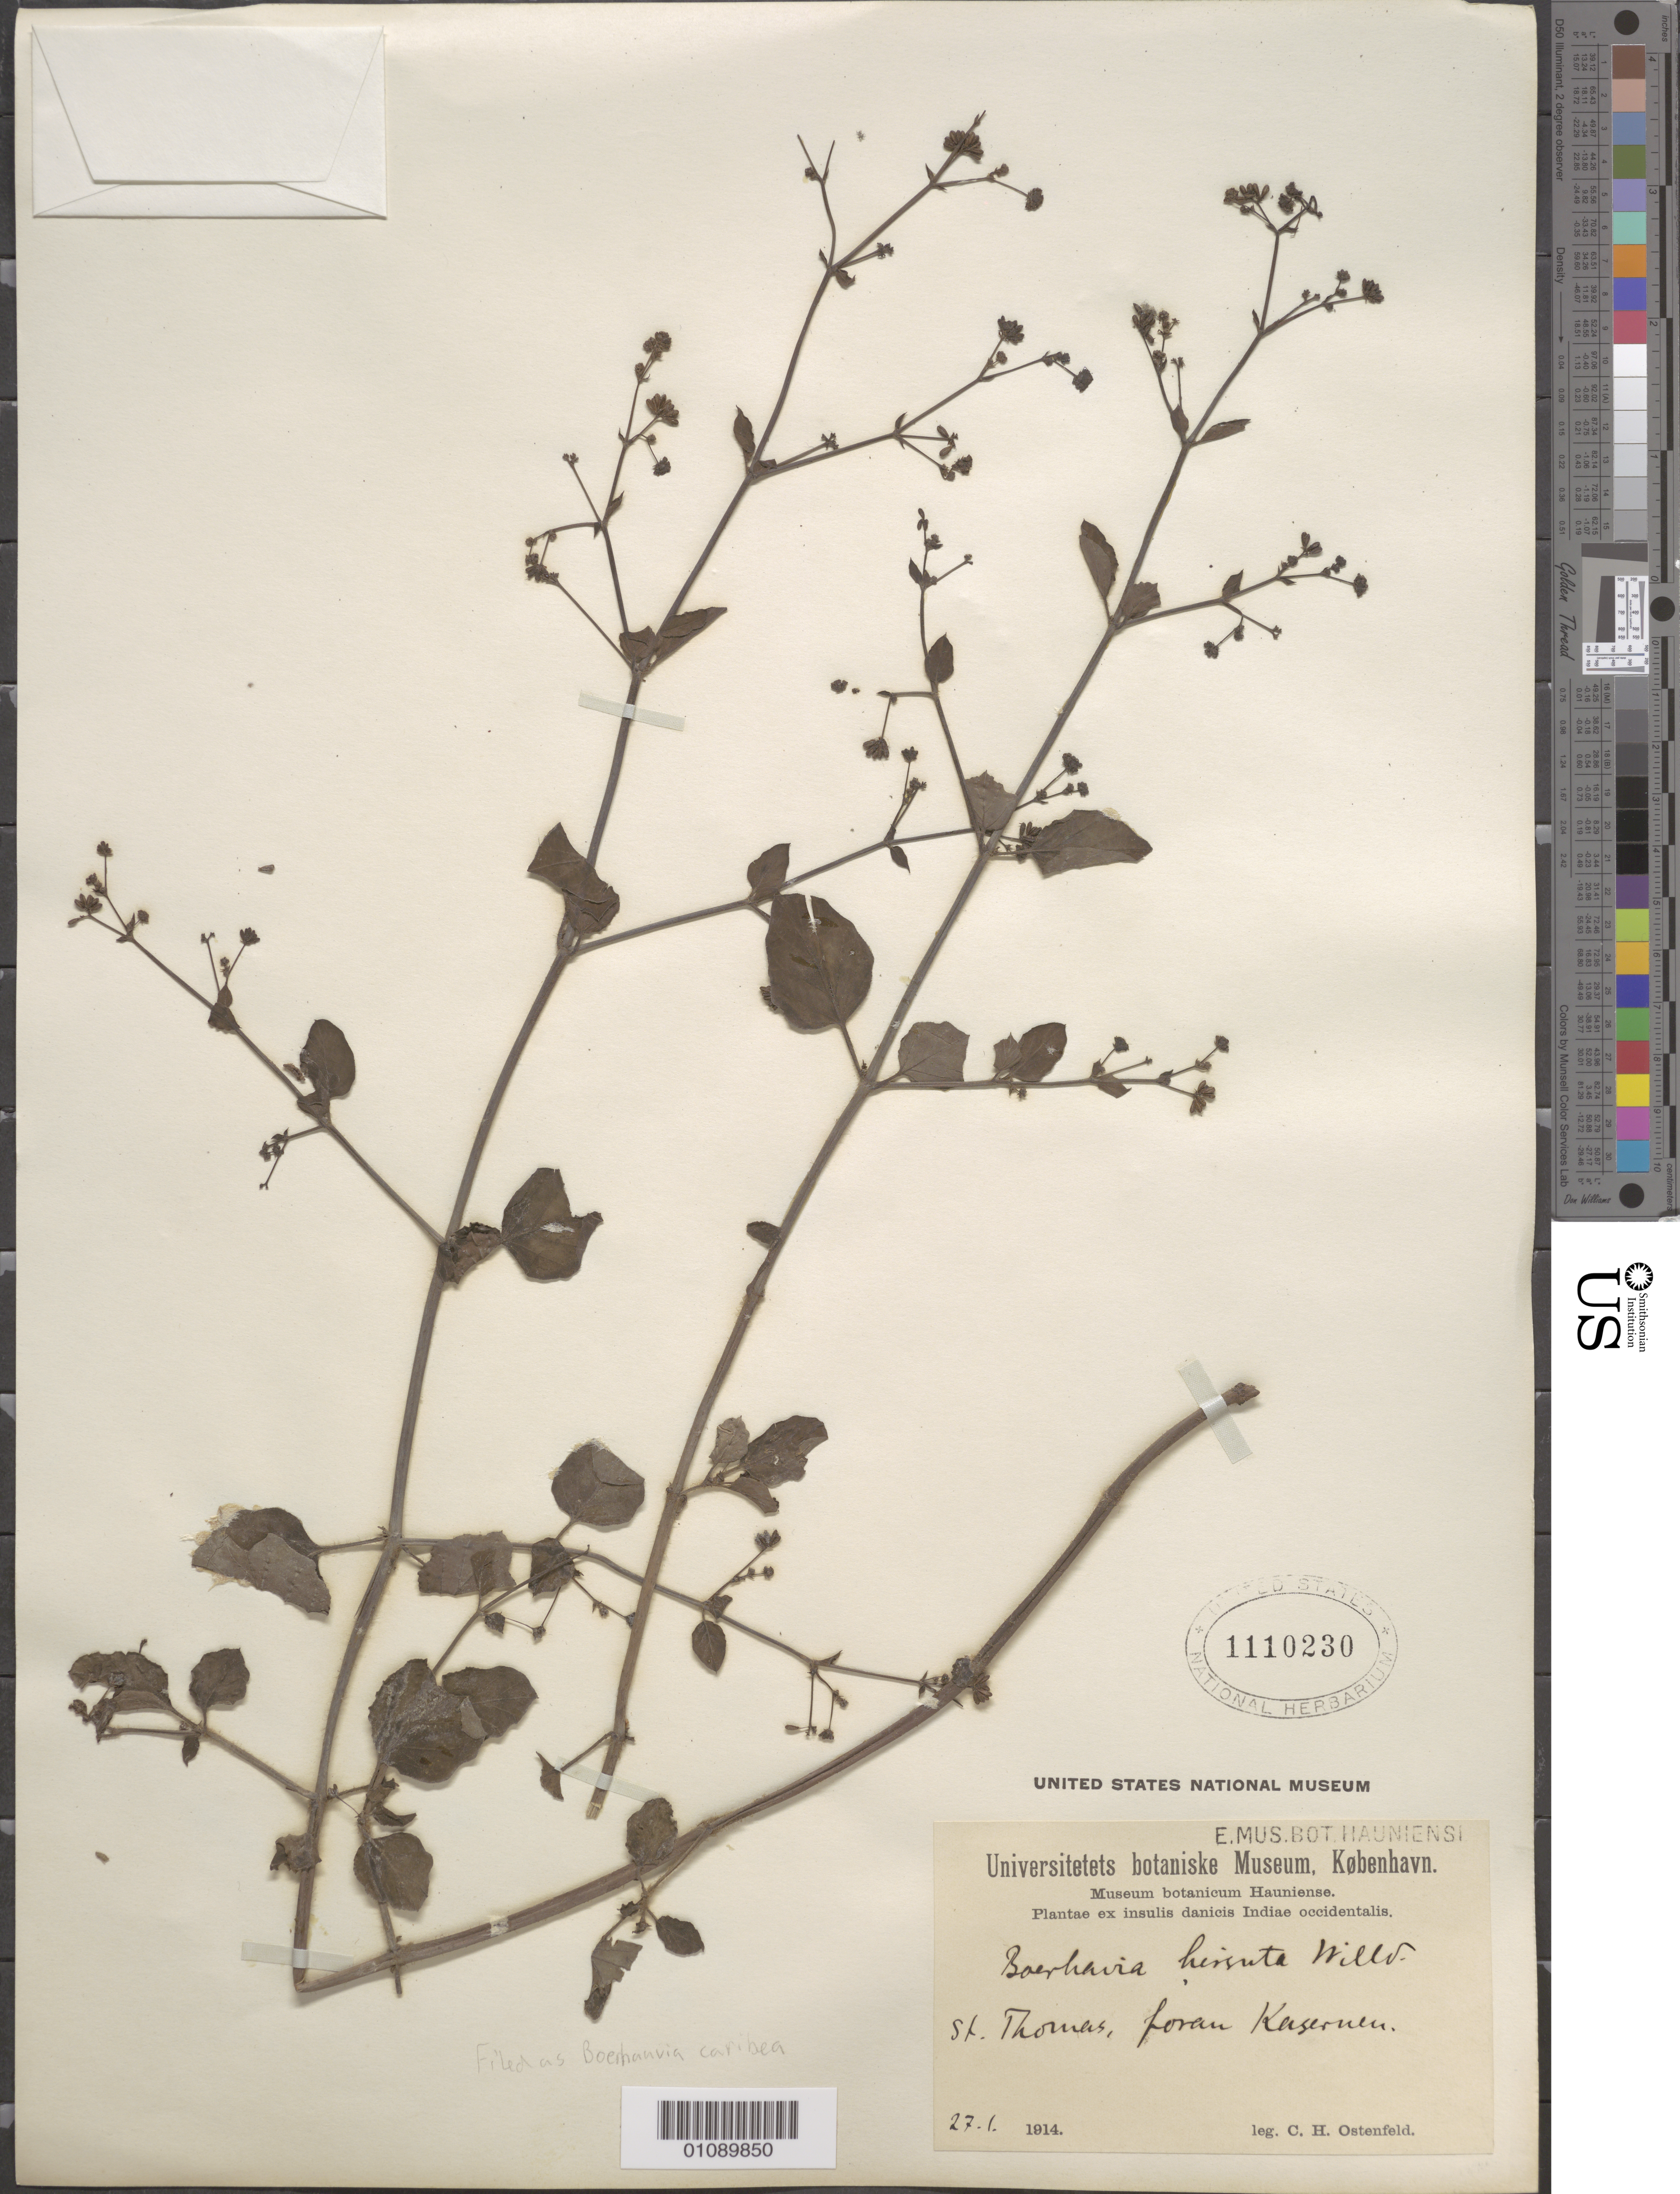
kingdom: Plantae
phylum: Tracheophyta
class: Magnoliopsida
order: Caryophyllales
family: Nyctaginaceae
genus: Boerhavia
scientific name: Boerhavia caribaea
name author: Jacq.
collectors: C. Ostenfeld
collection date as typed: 27 Jan 1914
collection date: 1914-01-27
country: U.S. Virgin Islands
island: St. Thomas I.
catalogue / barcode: US 1110230